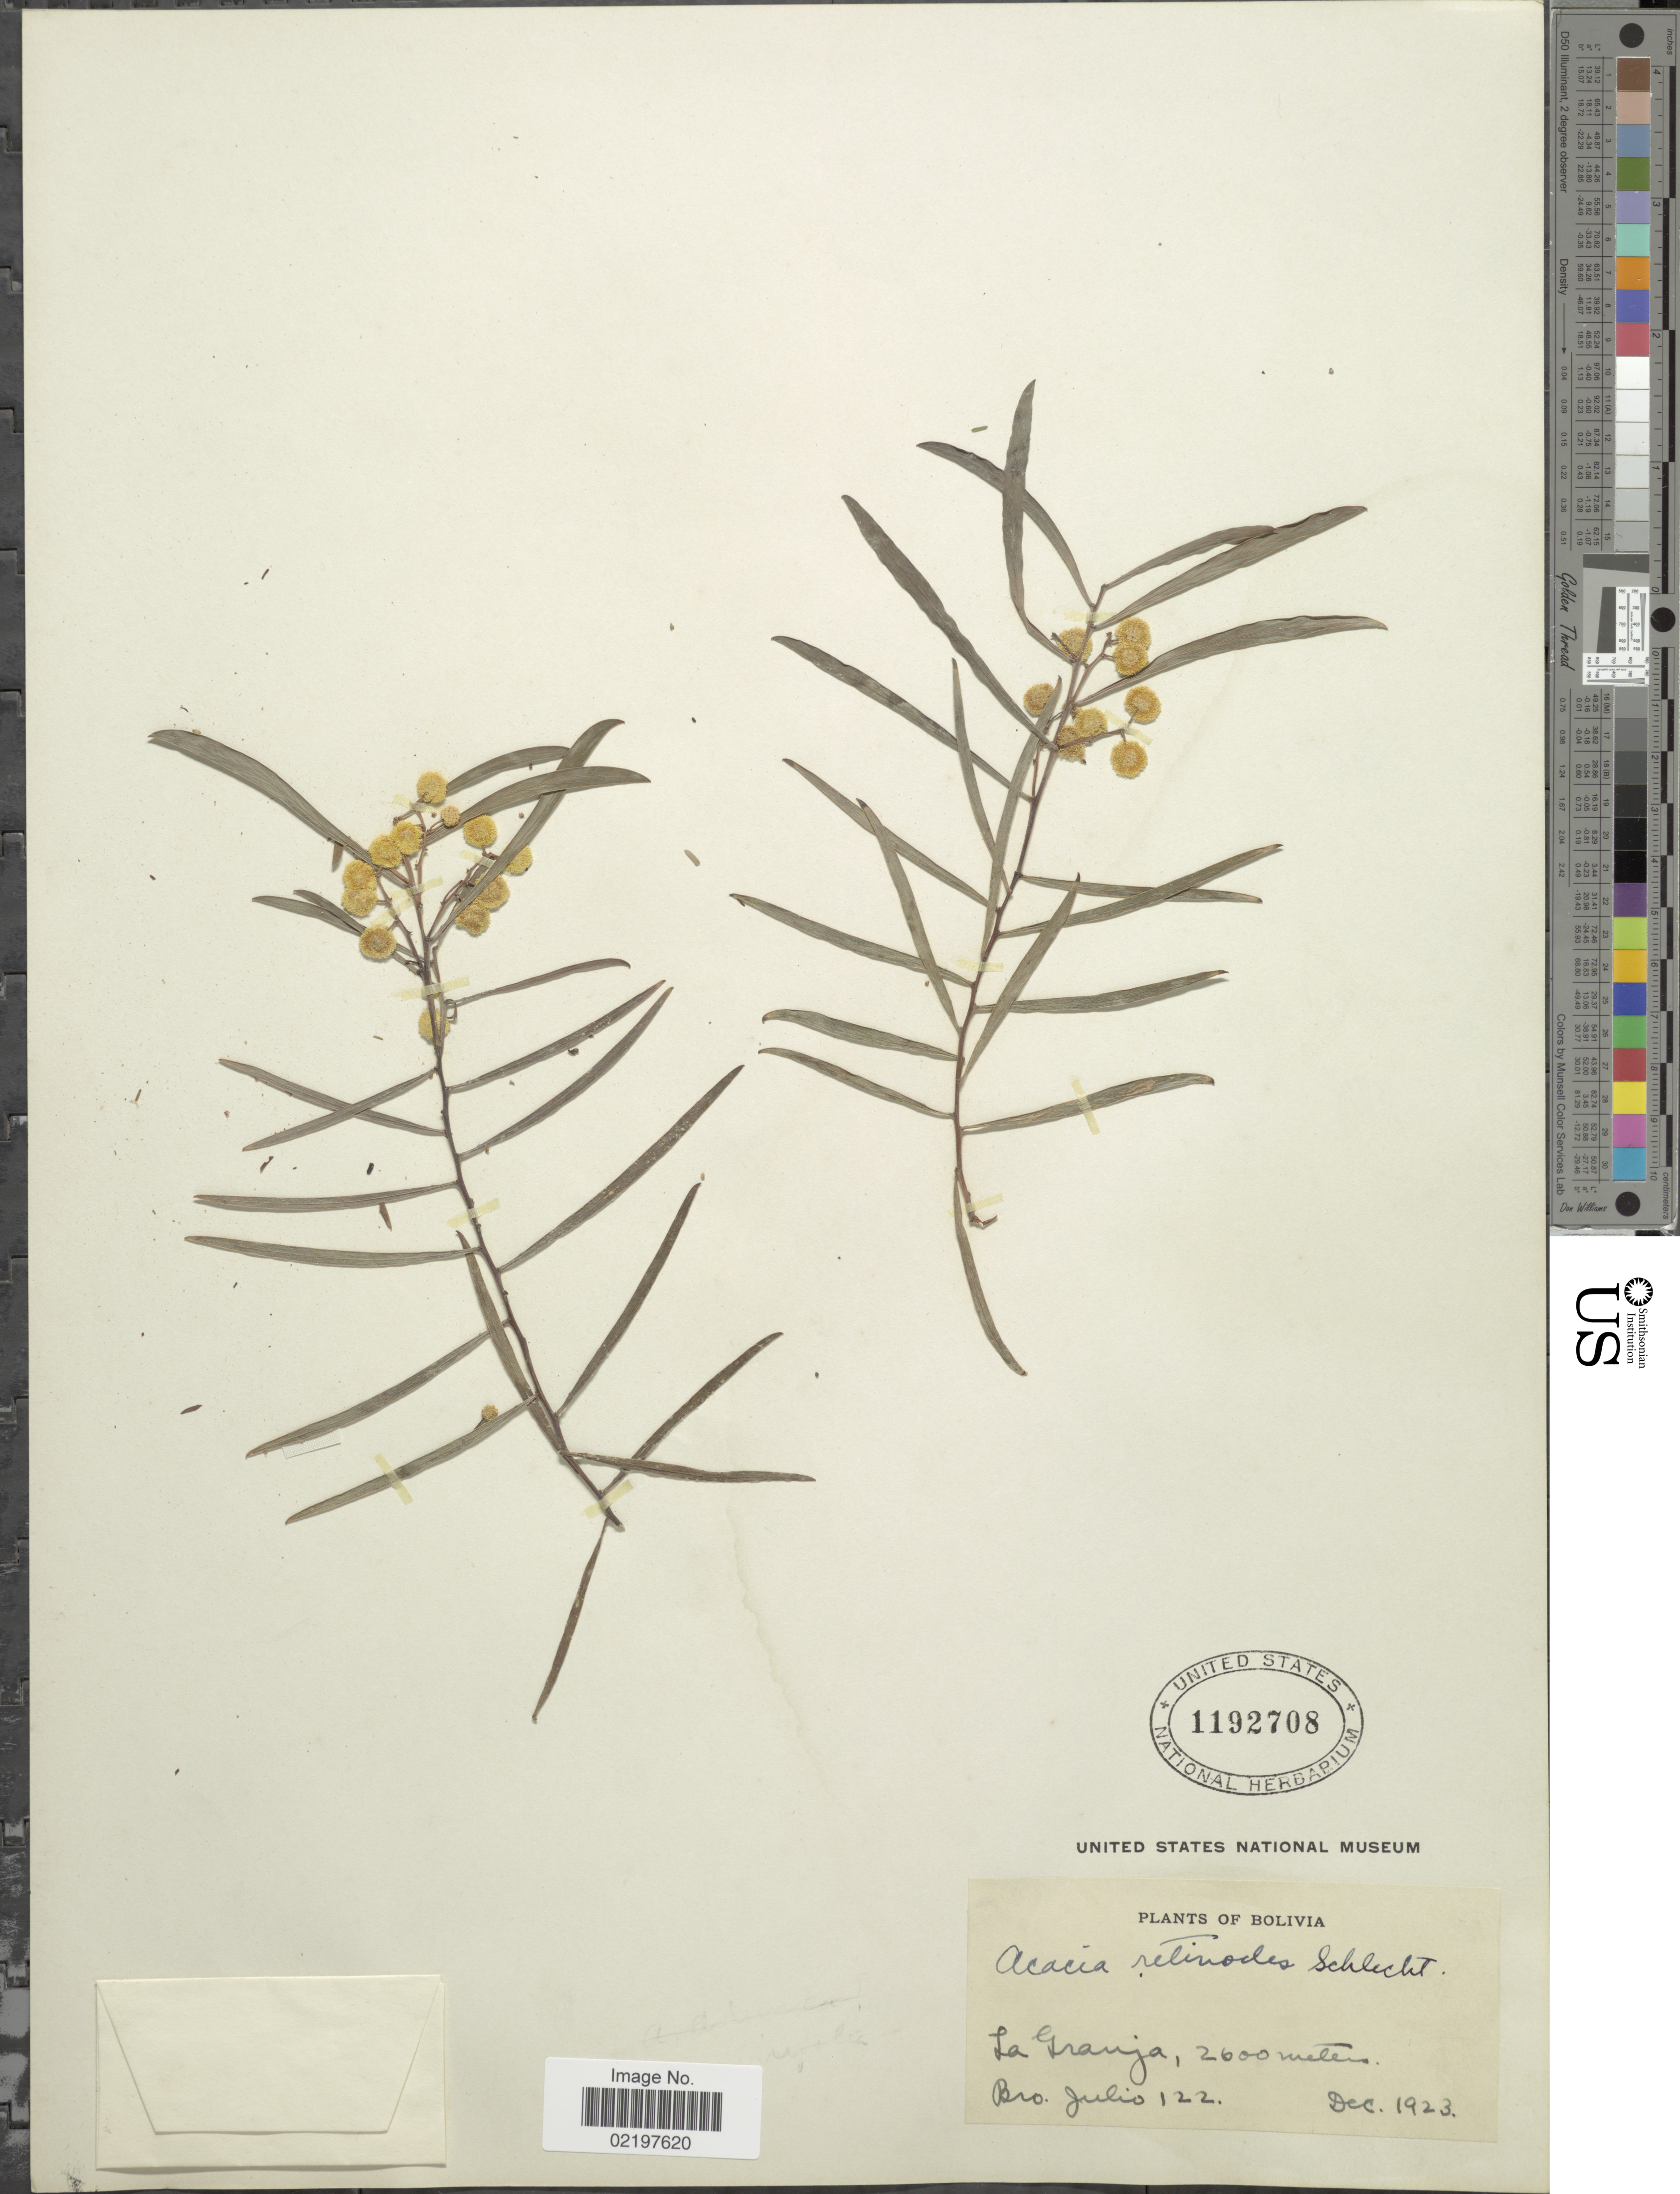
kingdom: Plantae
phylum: Tracheophyta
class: Magnoliopsida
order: Fabales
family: Fabaceae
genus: Acacia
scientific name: Acacia retinodes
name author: Schltdl.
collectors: Bro. Julio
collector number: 122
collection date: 1923-12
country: Bolivia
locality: La Granja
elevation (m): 2600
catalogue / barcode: US 1192708